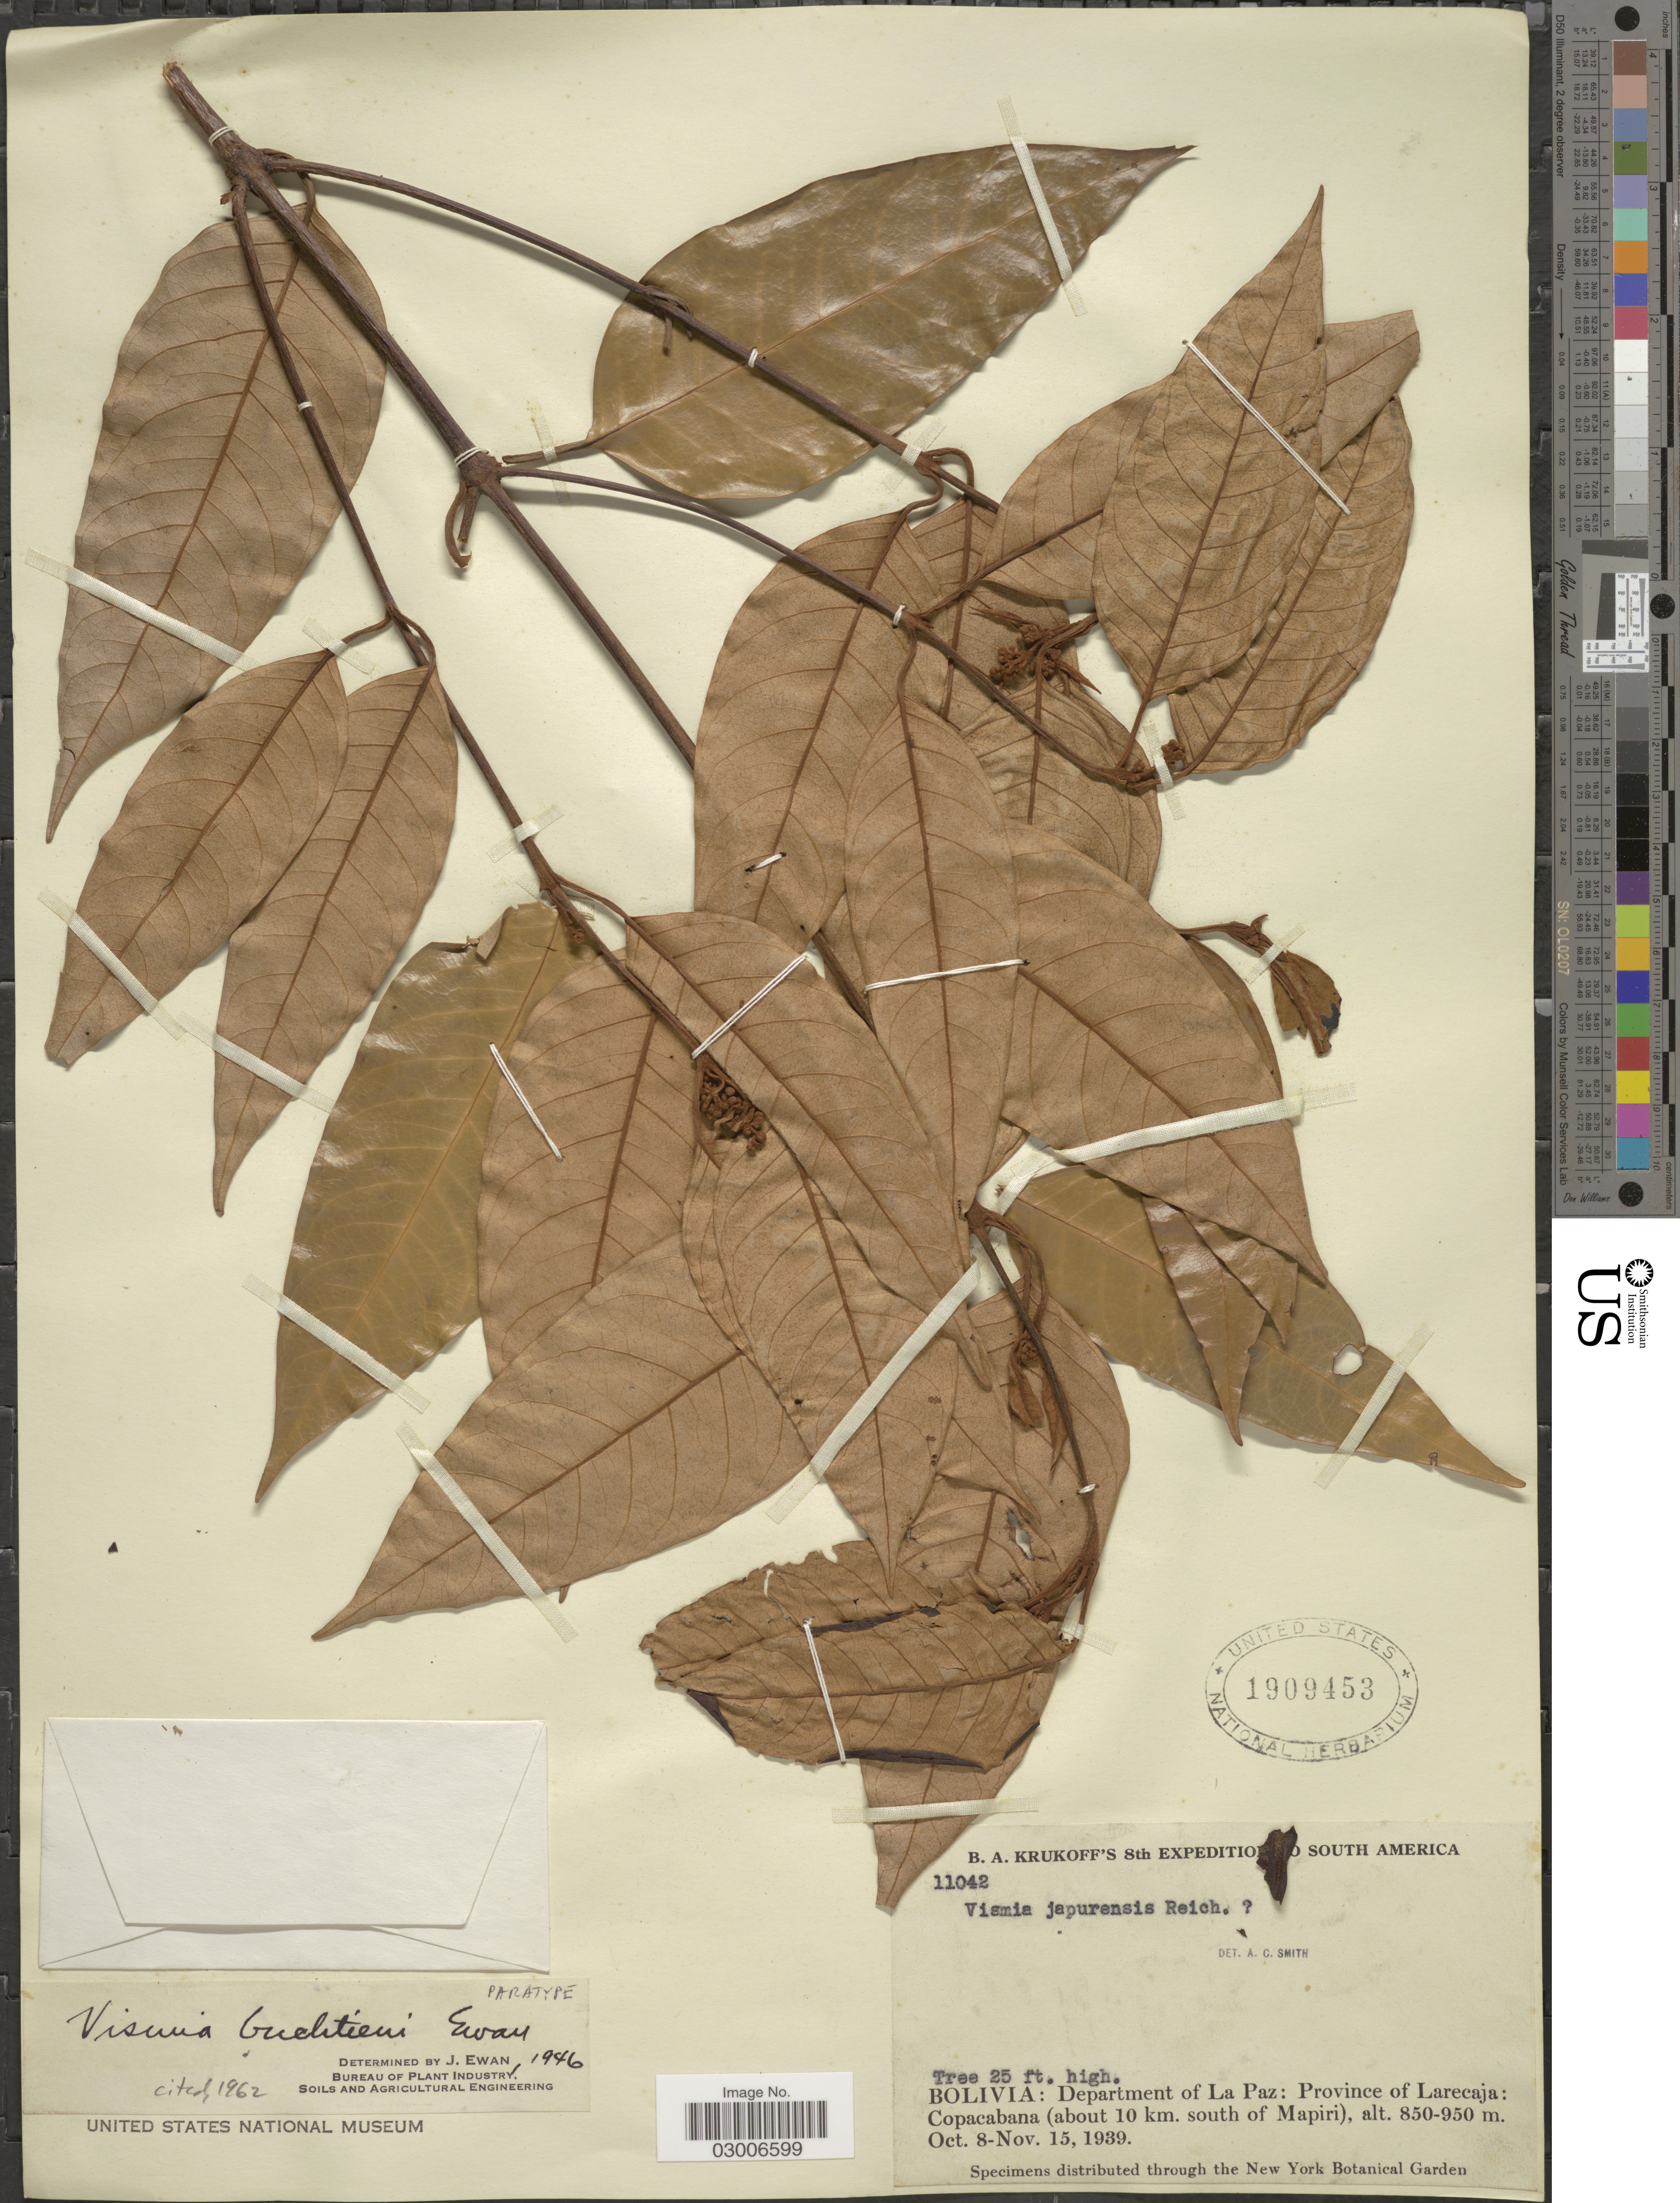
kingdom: Plantae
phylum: Tracheophyta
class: Magnoliopsida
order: Malpighiales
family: Hypericaceae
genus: Vismia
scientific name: Vismia buchtienii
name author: Ewan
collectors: B. A. Krukoff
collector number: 11042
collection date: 1939-10-08/1939-11-15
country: Bolivia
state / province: La Paz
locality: Department of La Paz: Province of Larecaja: Copacabana (about 10 km. south of Mapiri).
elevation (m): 850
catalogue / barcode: US 1909453